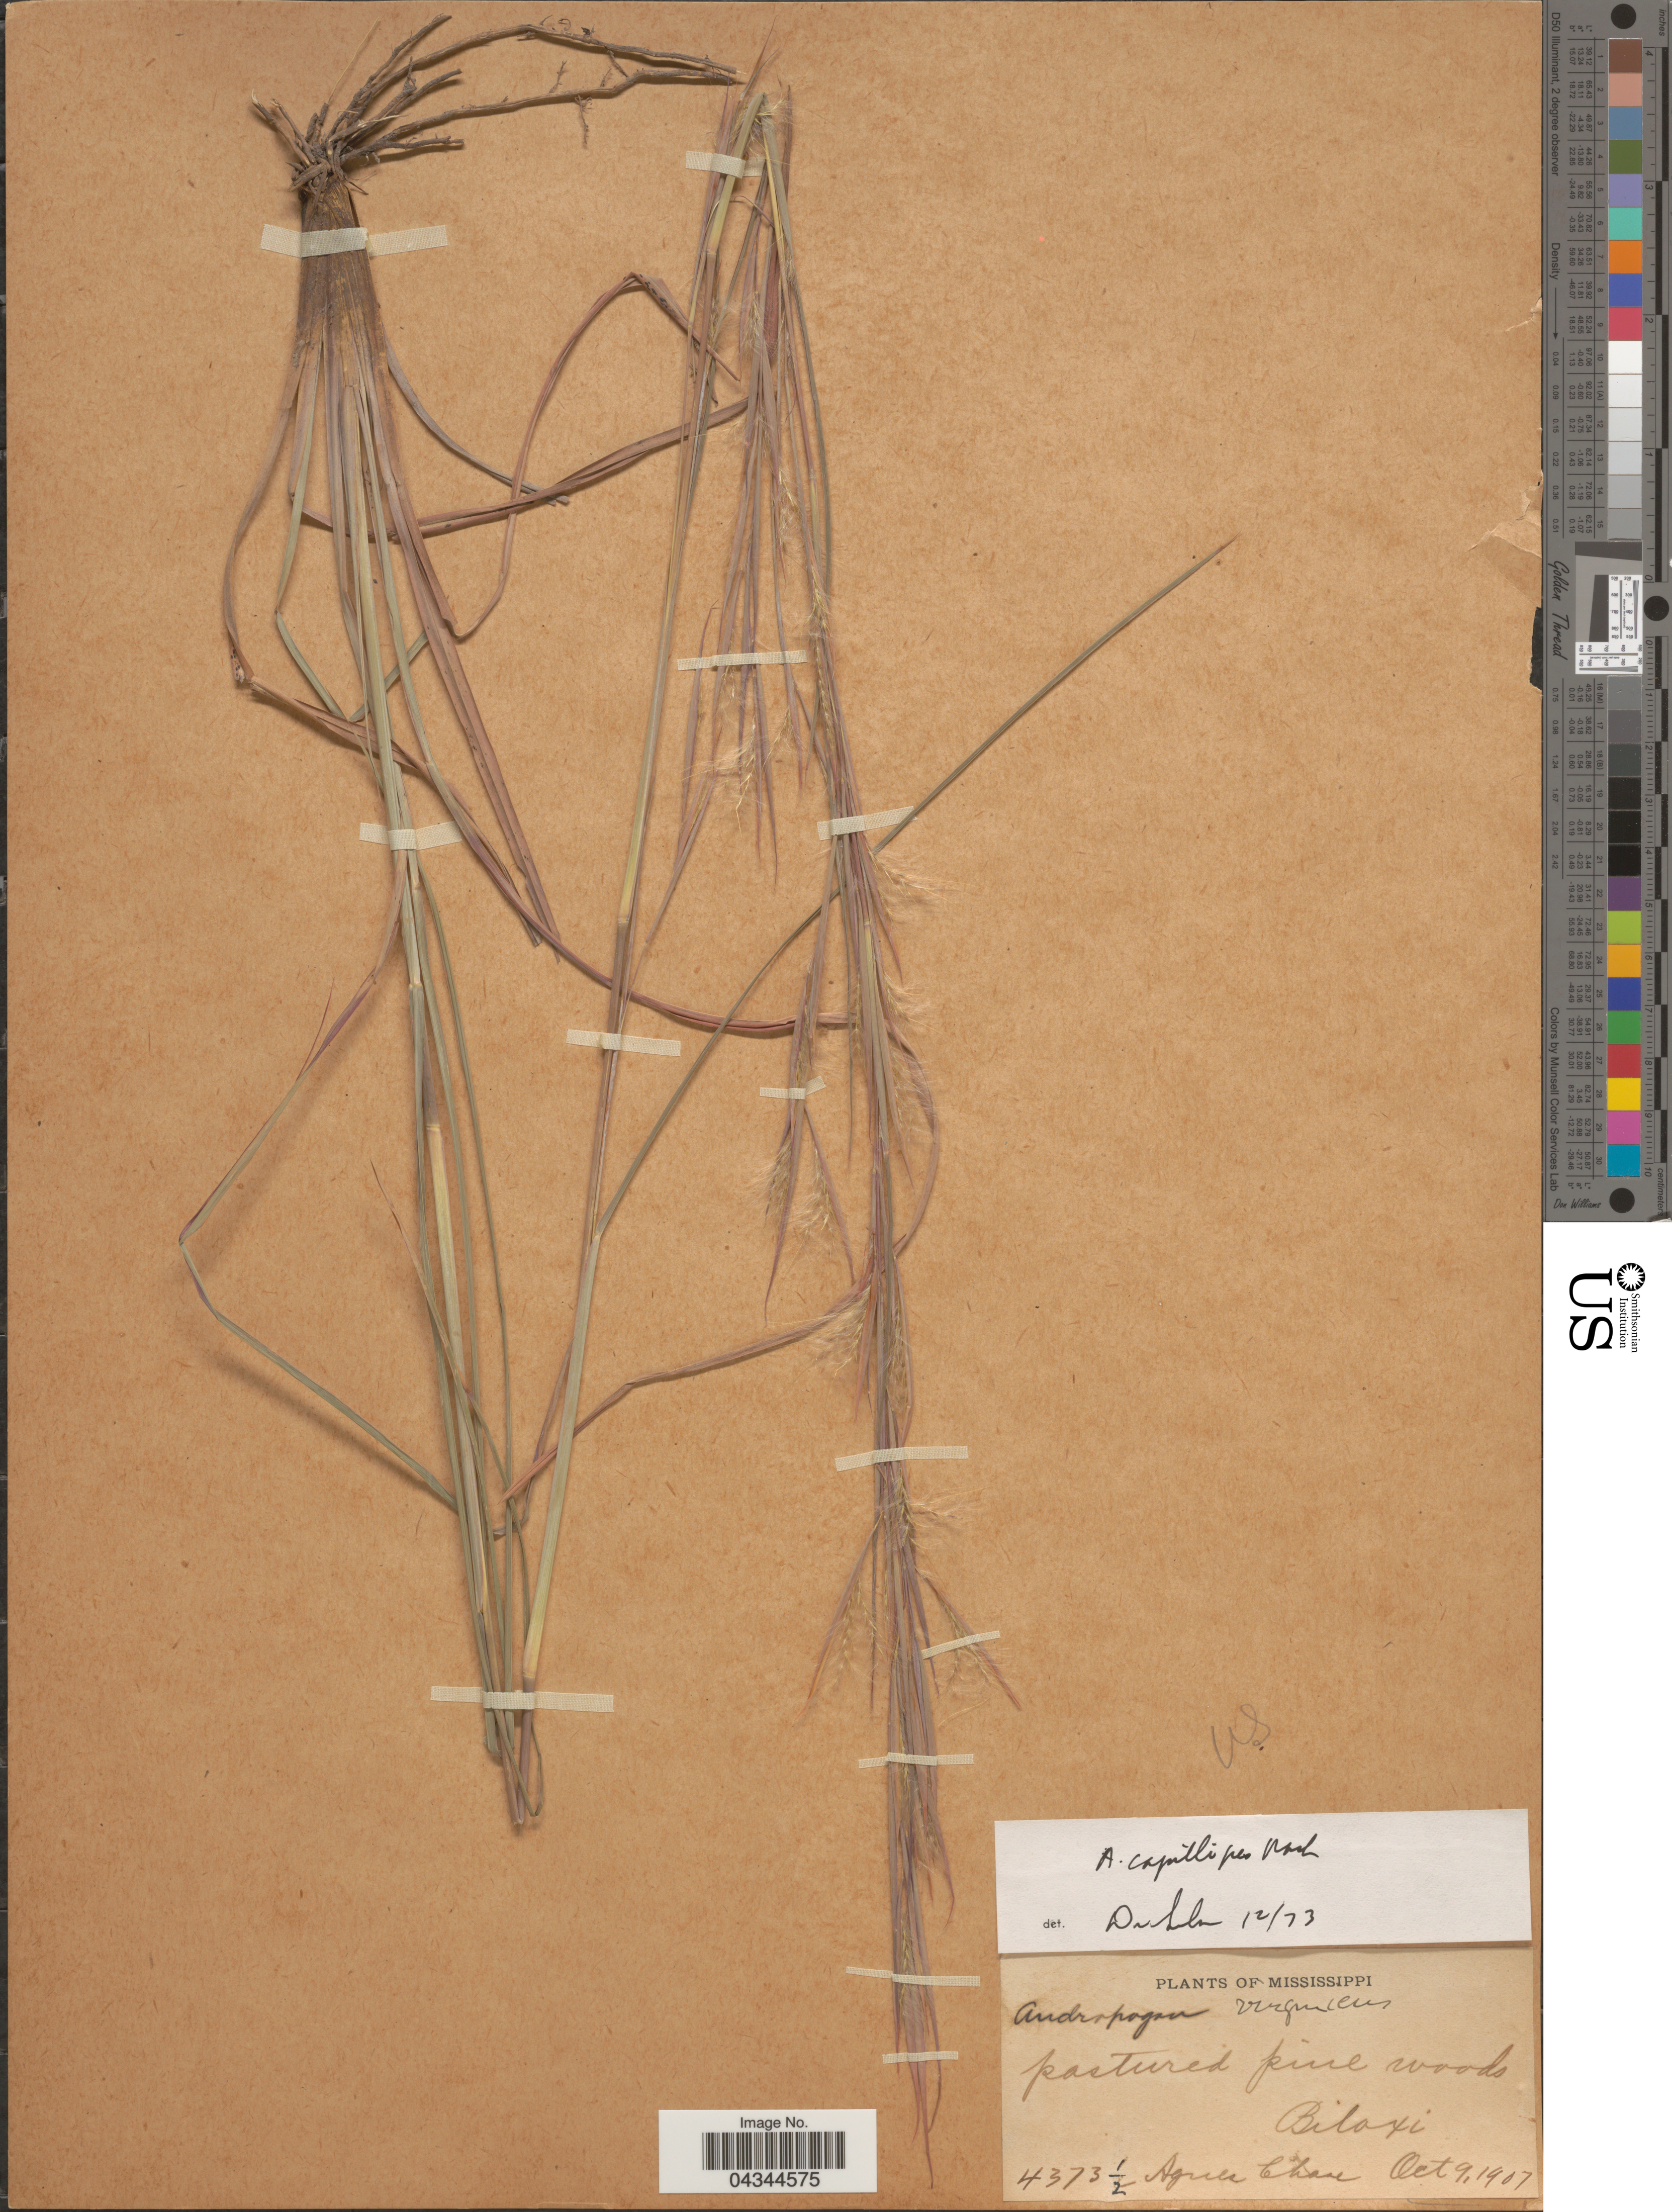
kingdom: Plantae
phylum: Tracheophyta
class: Liliopsida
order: Poales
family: Poaceae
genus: Andropogon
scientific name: Andropogon virginicus var. glaucus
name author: Hack. in A. DC.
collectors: A. Chase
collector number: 4373½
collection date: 1907-10-09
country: United States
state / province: Mississippi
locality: Biloxi.